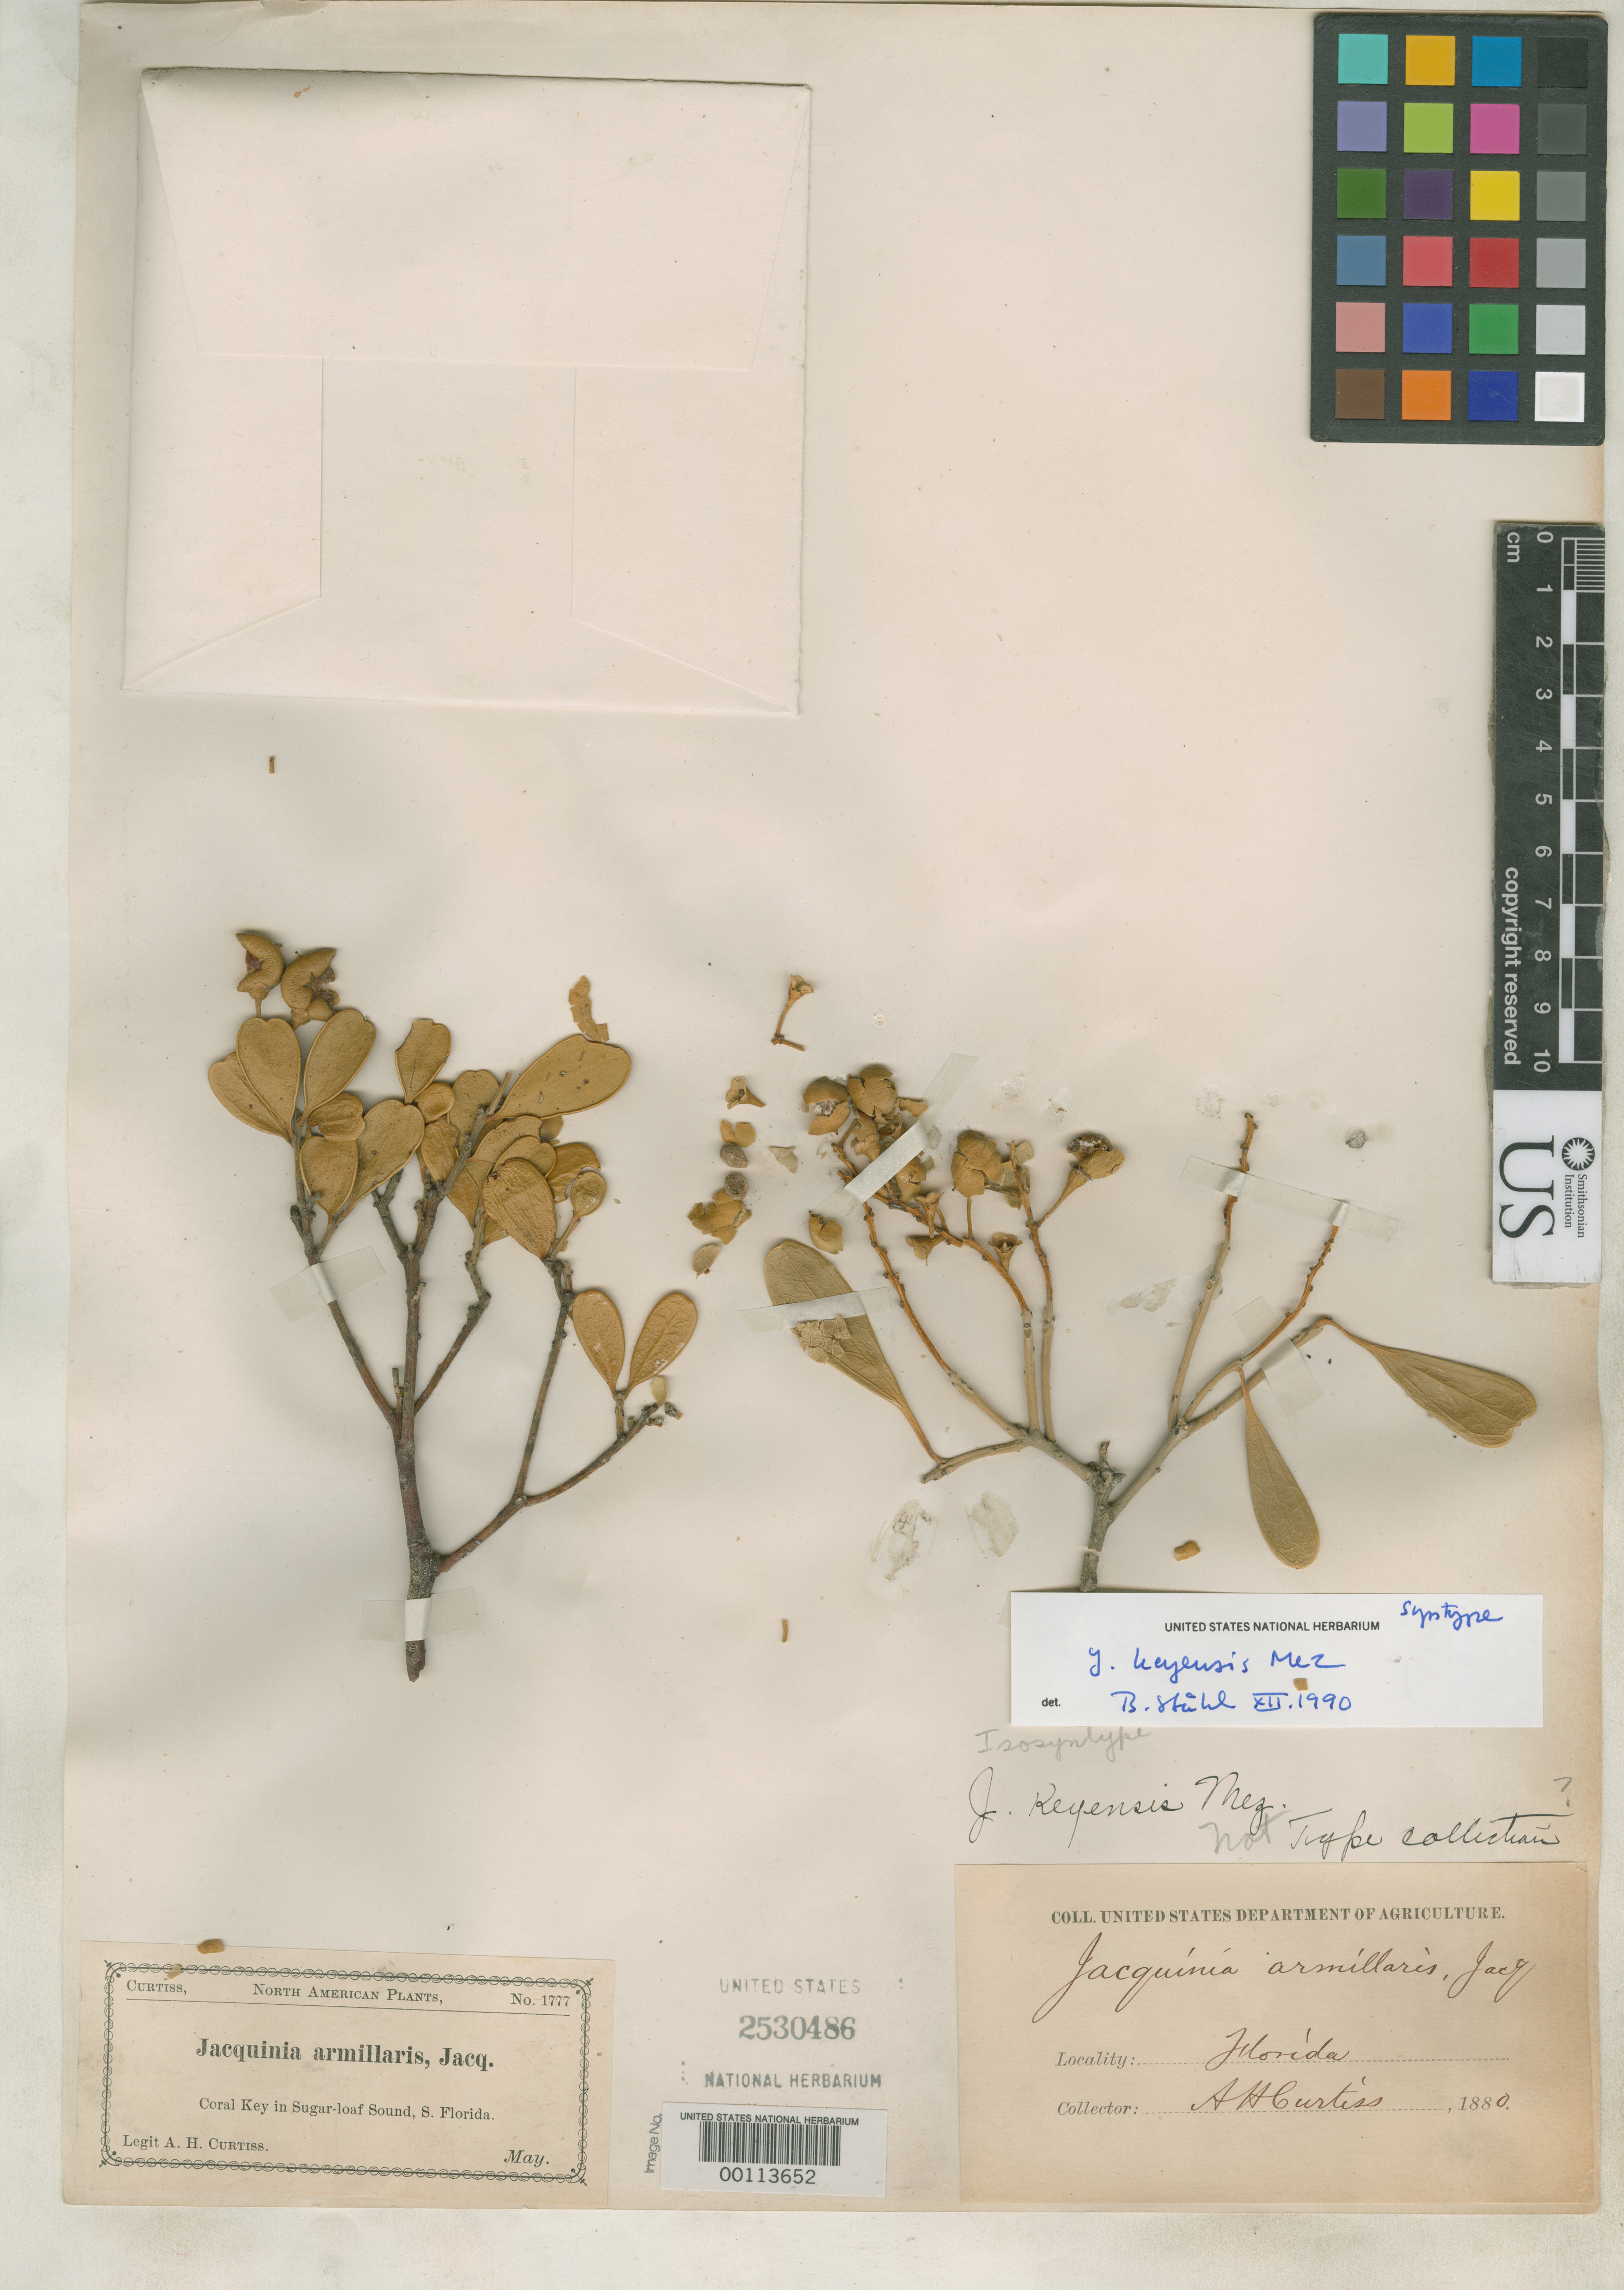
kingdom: Plantae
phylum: Tracheophyta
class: Magnoliopsida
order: Ericales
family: Primulaceae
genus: Jacquinia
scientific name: Jacquinia keyensis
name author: Mez in Urb.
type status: Isosyntype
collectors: A. H. Curtiss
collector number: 1777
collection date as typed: May 1880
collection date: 1880-05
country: United States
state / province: Florida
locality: Coral Key.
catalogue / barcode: US 2530486